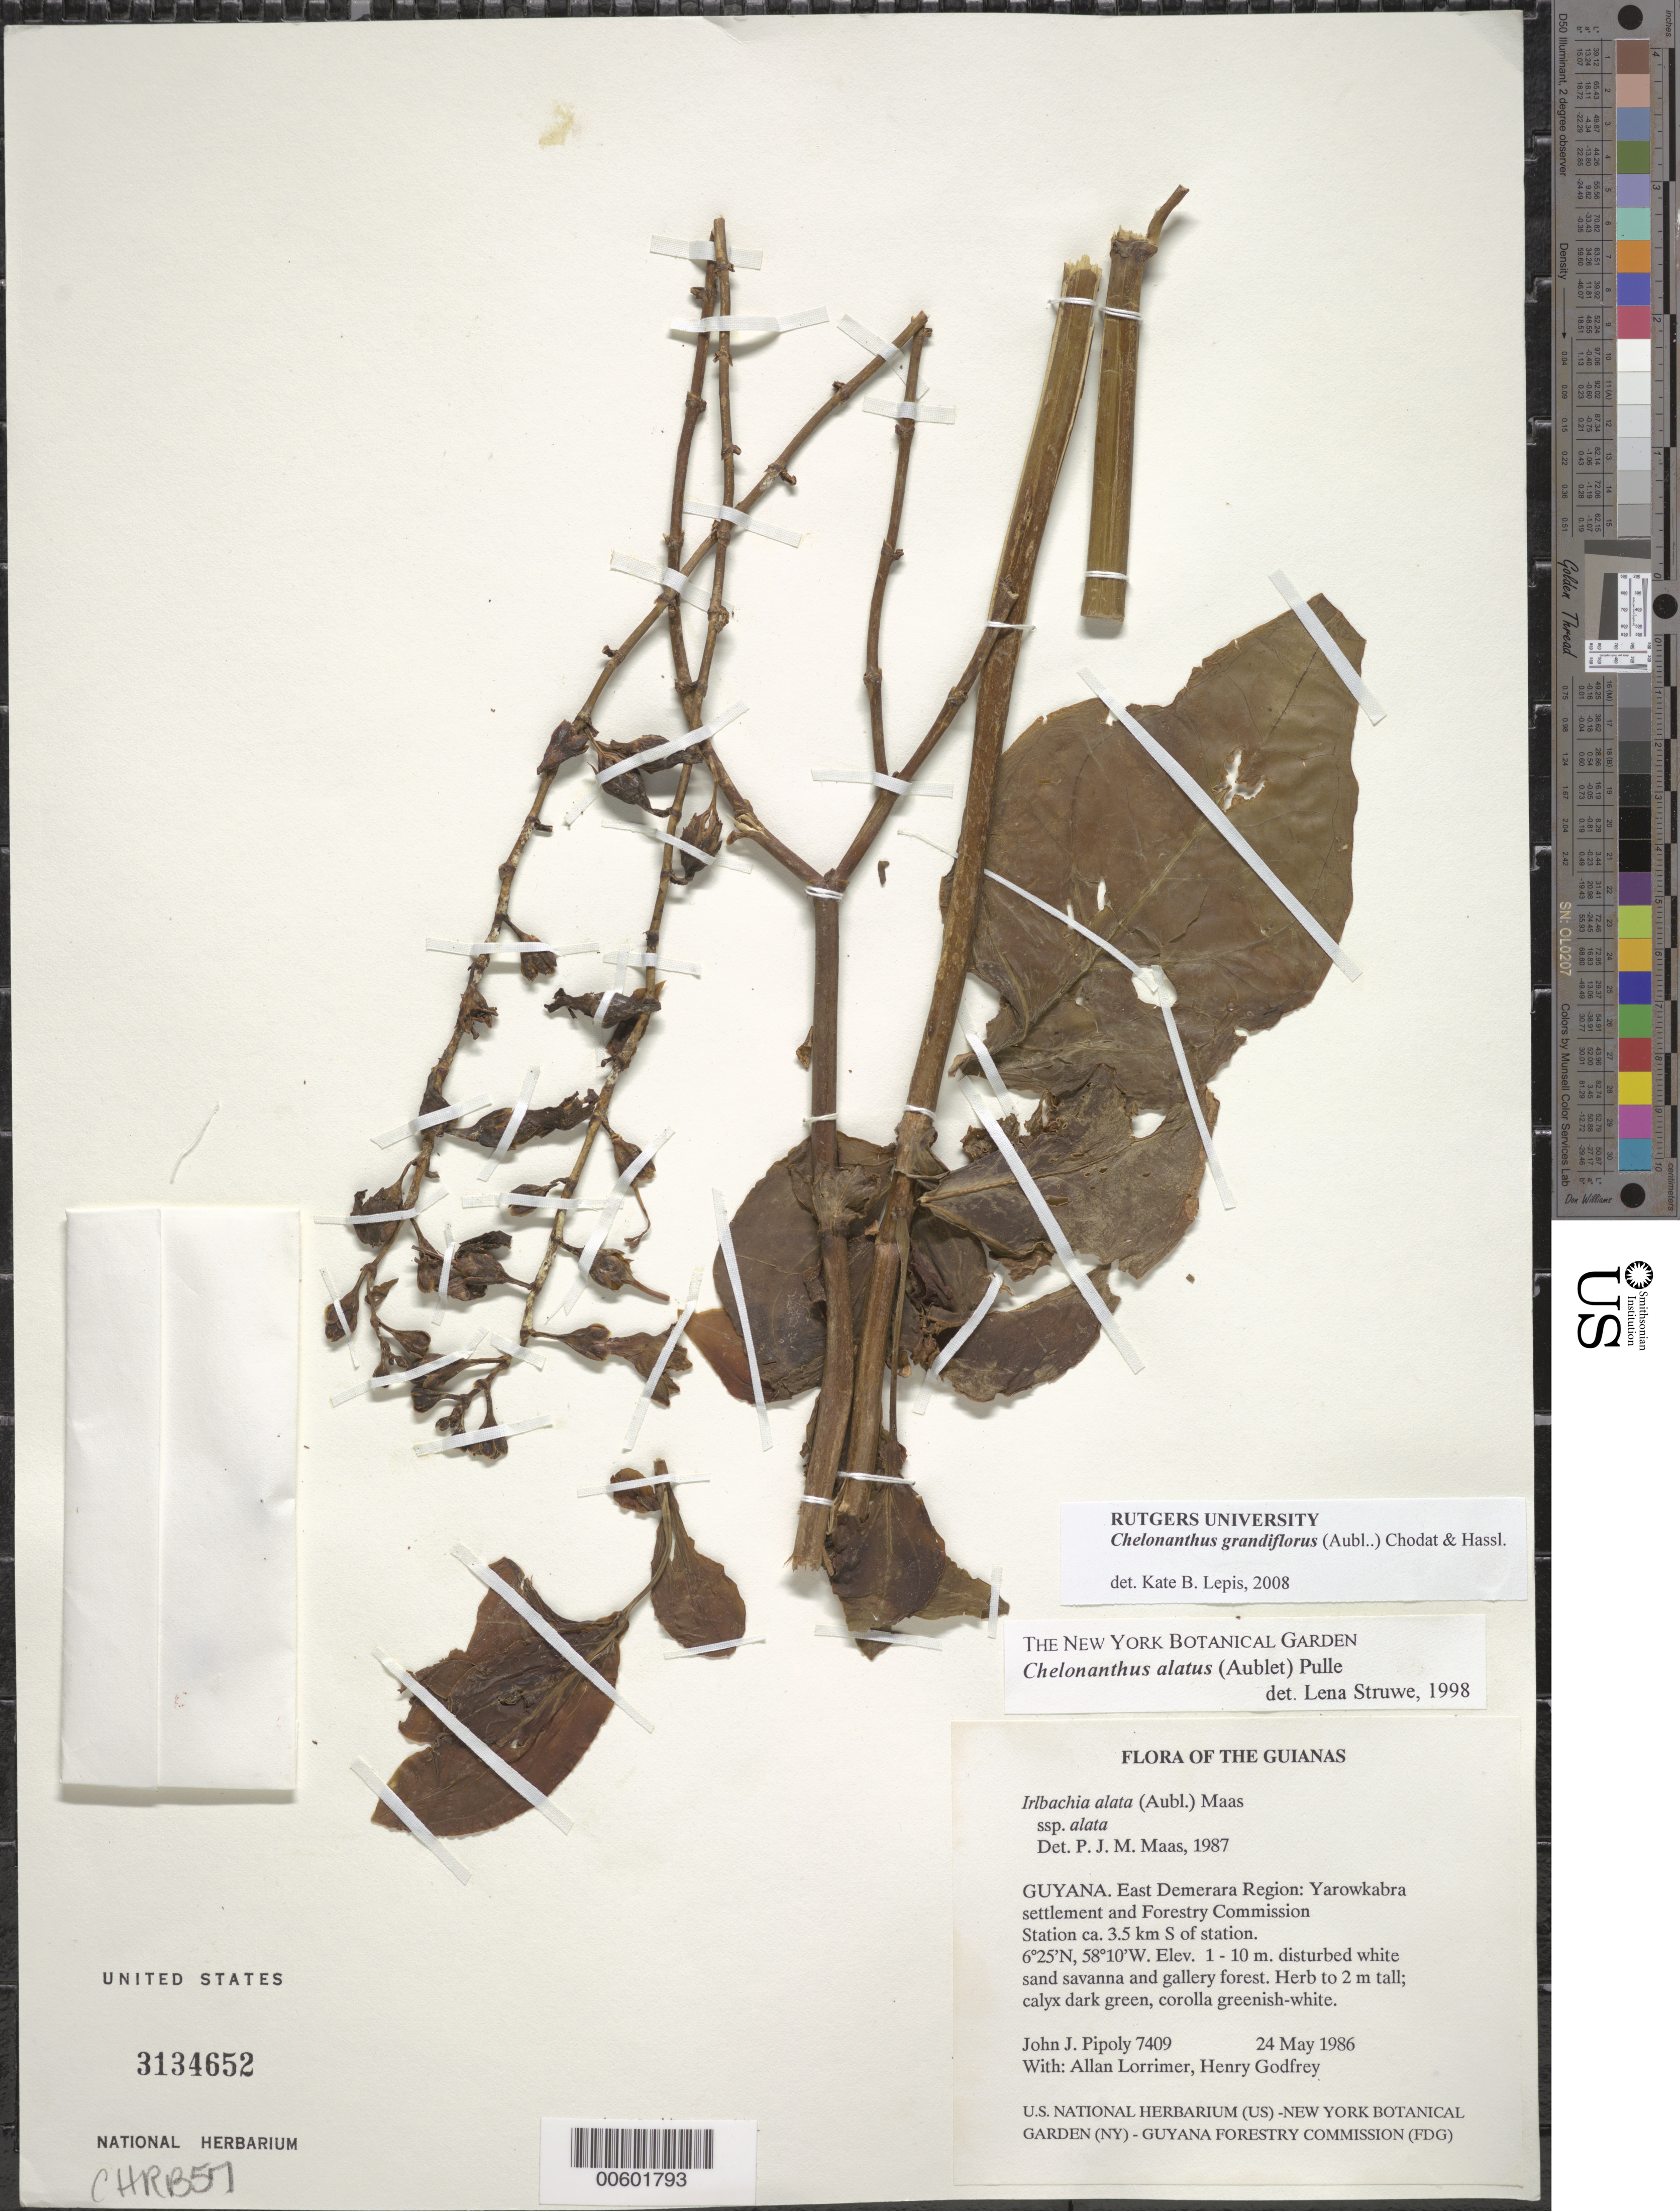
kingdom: Plantae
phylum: Tracheophyta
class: Magnoliopsida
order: Gentianales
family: Gentianaceae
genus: Chelonanthus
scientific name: Chelonanthus grandiflorus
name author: (Aubl.) Chodat & Hassl.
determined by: Lepis, Kate B.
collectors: J. J. Pipoly, A. Lorrimer & H. Godfrey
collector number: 7409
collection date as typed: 24 May 1986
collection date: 1986-05-24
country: Guyana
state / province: Demerara-Mahaica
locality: Yarowkabra settlement and Forestry Commission Station ca. 3.5 km S of station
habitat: Disturbed white sand savanna and gallery forest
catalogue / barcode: US 3134652